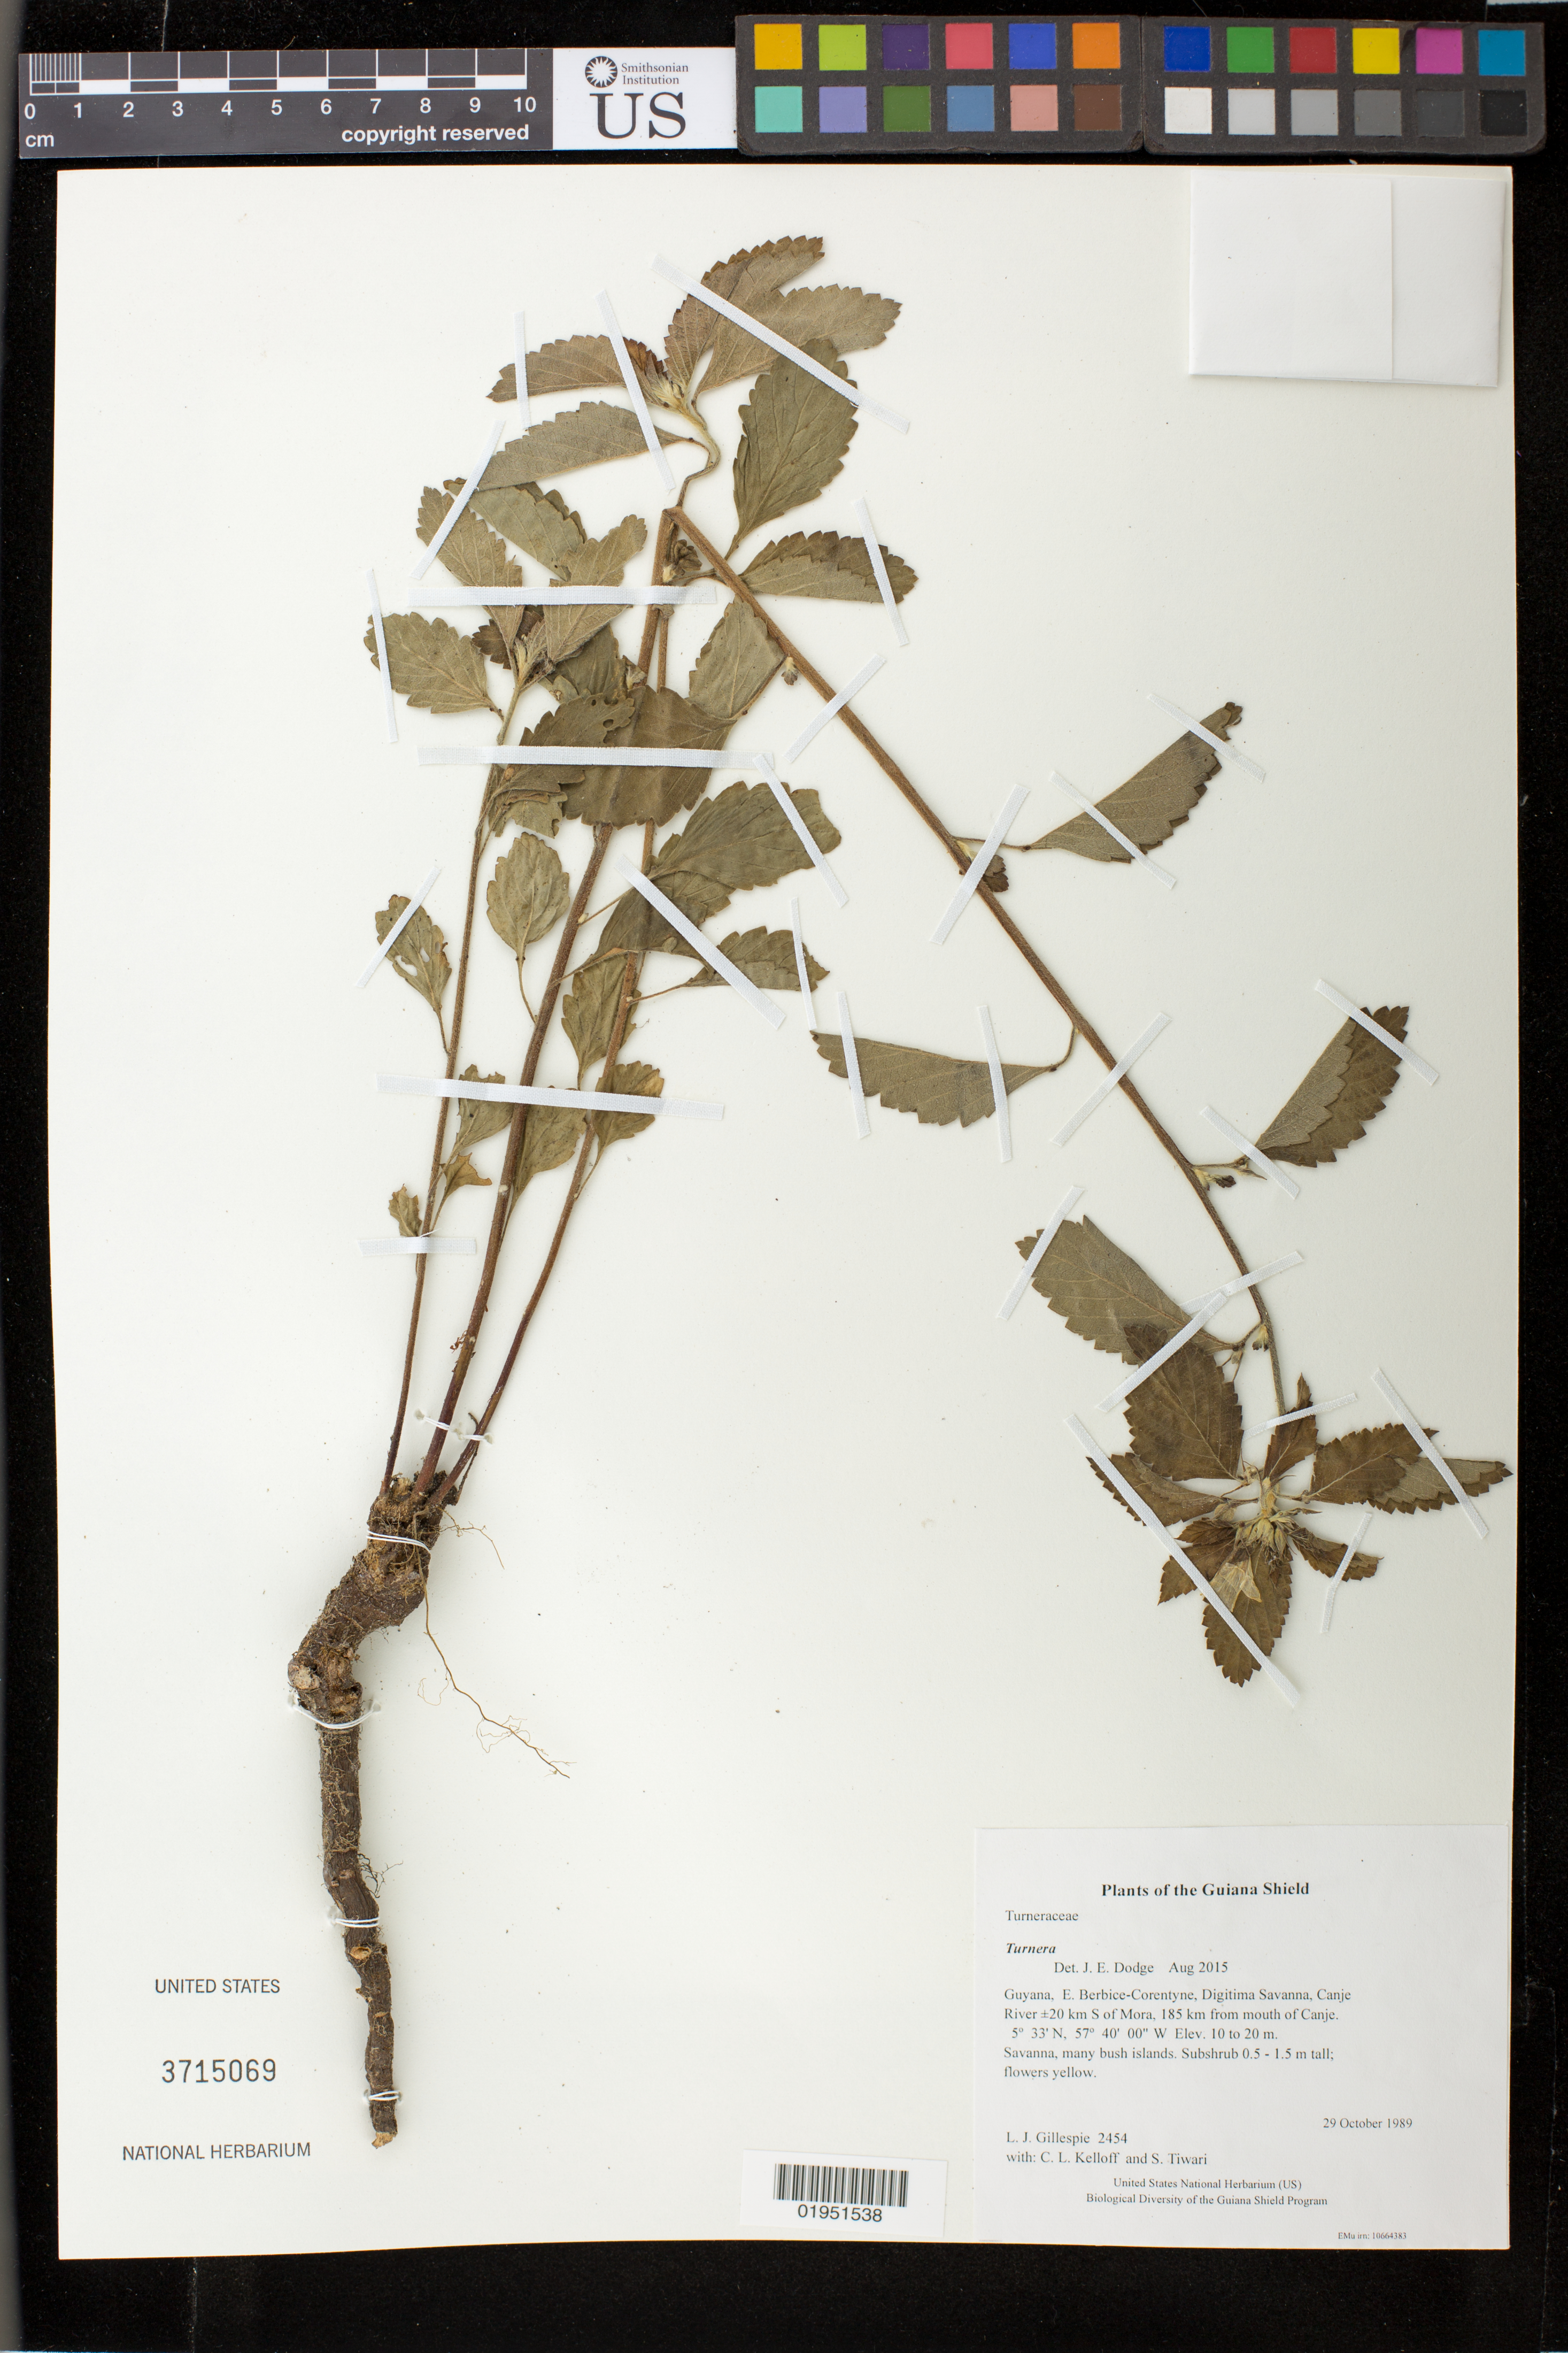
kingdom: Plantae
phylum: Tracheophyta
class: Magnoliopsida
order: Malpighiales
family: Turneraceae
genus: Turnera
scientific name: Turnera sp.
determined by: Dodge, J. E.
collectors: L. J. Gillespie, C. L. Kelloff & S. Tiwari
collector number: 2454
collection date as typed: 29 October 1989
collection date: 1989-10-29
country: Guyana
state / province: E. Berbice-Corentyne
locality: Digitima Savanna, Canje River ±20 km S of Mora, 185 km from mouth of Canje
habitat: Savanna, many bush islands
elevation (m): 10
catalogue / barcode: US 3715069